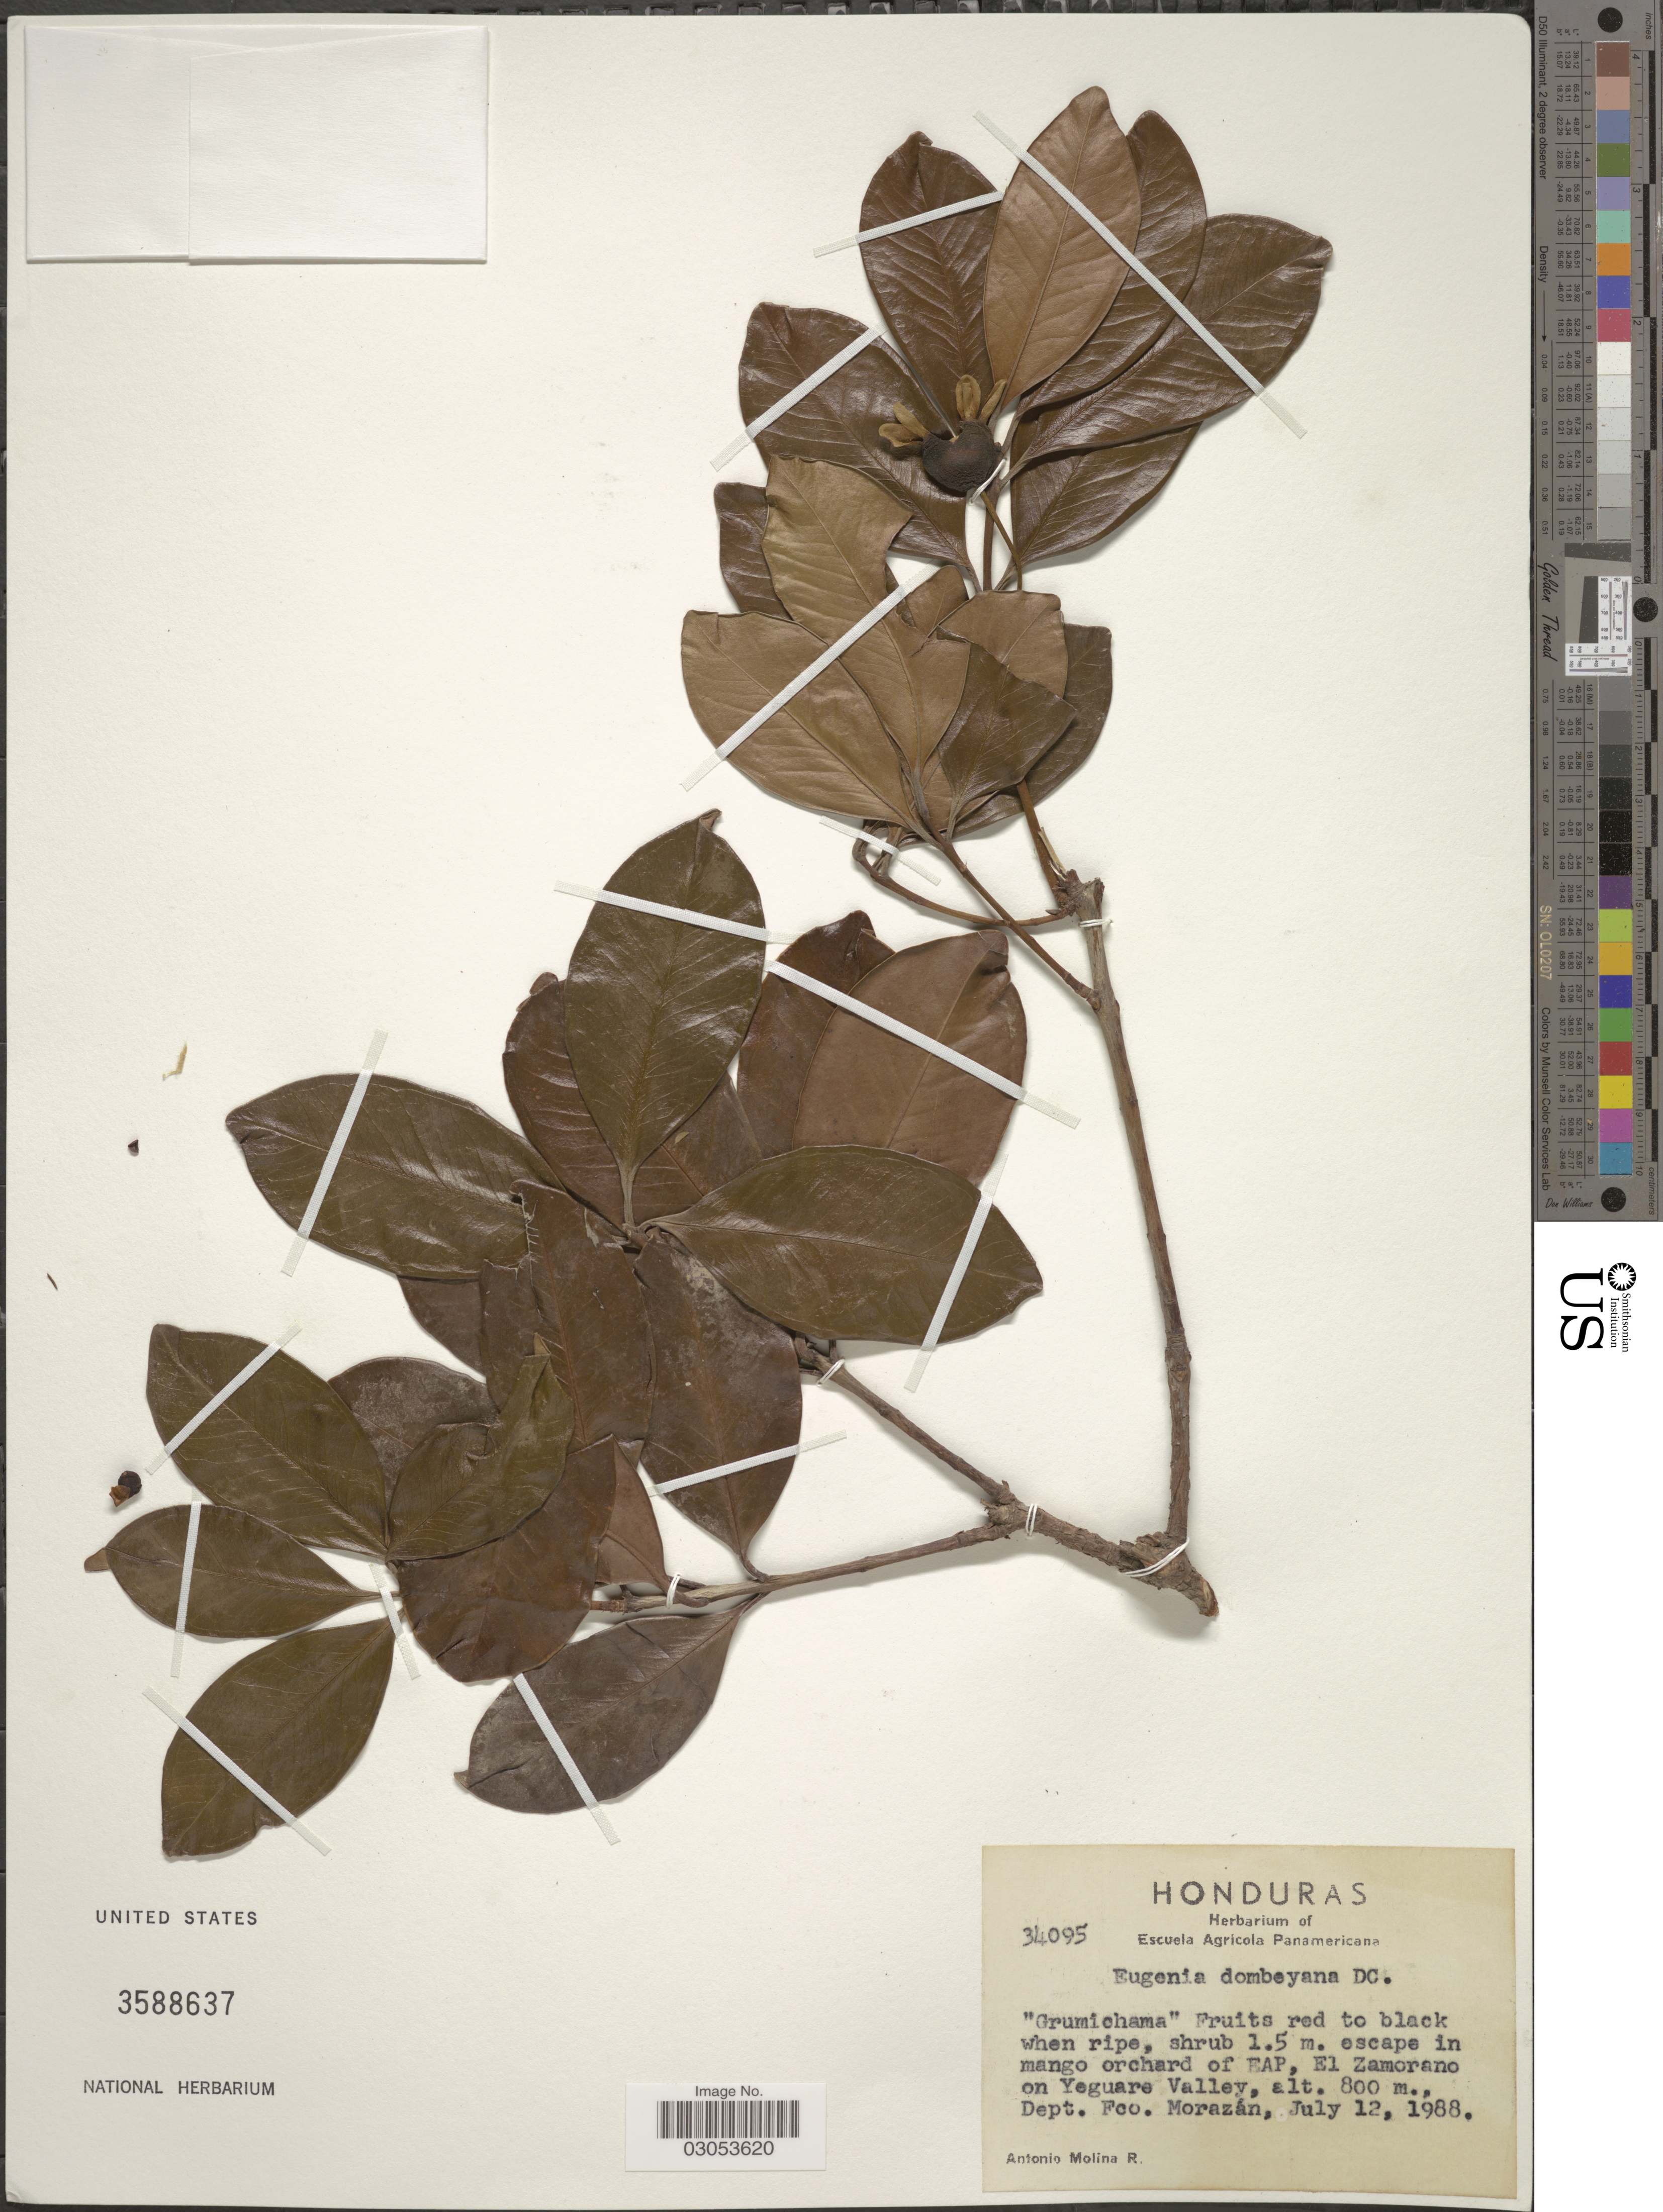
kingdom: Plantae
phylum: Tracheophyta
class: Magnoliopsida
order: Myrtales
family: Myrtaceae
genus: Eugenia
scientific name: Eugenia dombeyana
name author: DC.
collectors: A. Molina R.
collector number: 34095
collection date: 1988-07-12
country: Honduras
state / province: Fco. Morazán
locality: El Zamorano on Yeguare Valley, Dept. Fco. Morazán.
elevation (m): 800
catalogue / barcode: US 3588637